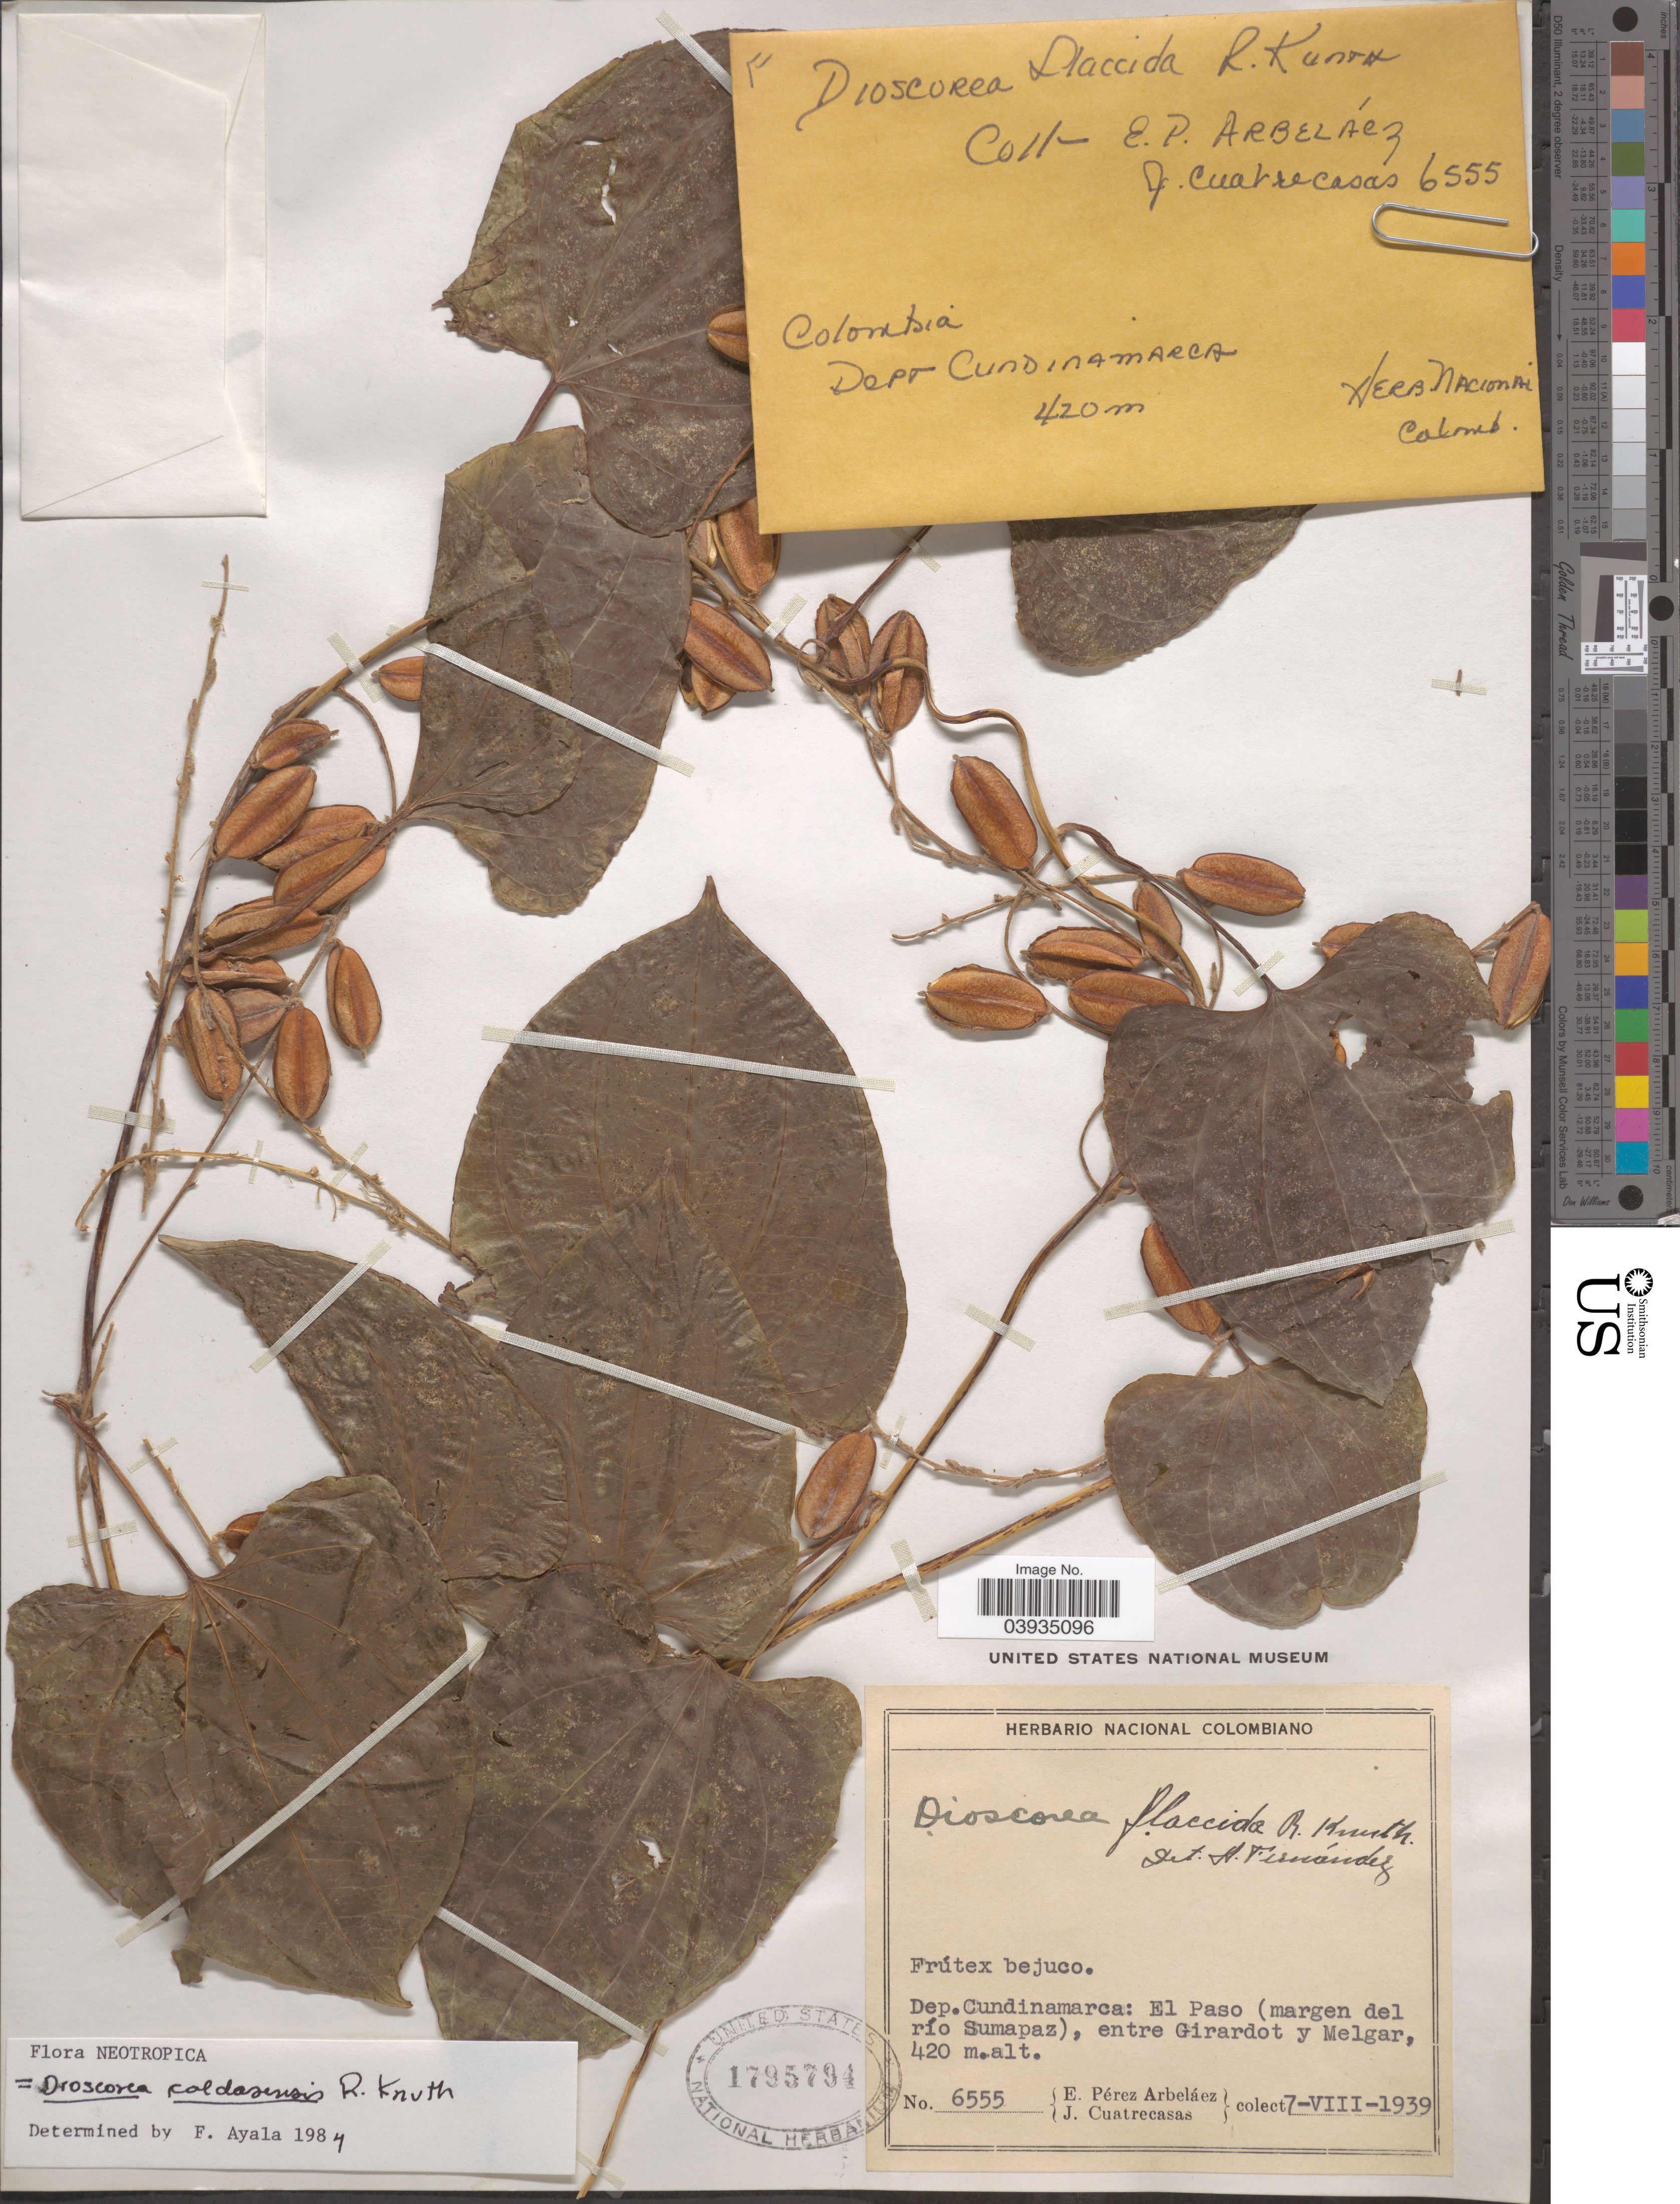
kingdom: Plantae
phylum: Tracheophyta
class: Liliopsida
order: Dioscoreales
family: Dioscoreaceae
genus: Dioscorea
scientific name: Dioscorea caldasensis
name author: R. Knuth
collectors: E. Pérez Arbeláez & J. Cuatrecasas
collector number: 6555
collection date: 1939-08-07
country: Colombia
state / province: Cundinamarca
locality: Dept. Cundinamarca: El Paso (margen del río Sumapaz), entre Girardot y Melgar.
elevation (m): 420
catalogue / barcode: US 1795794